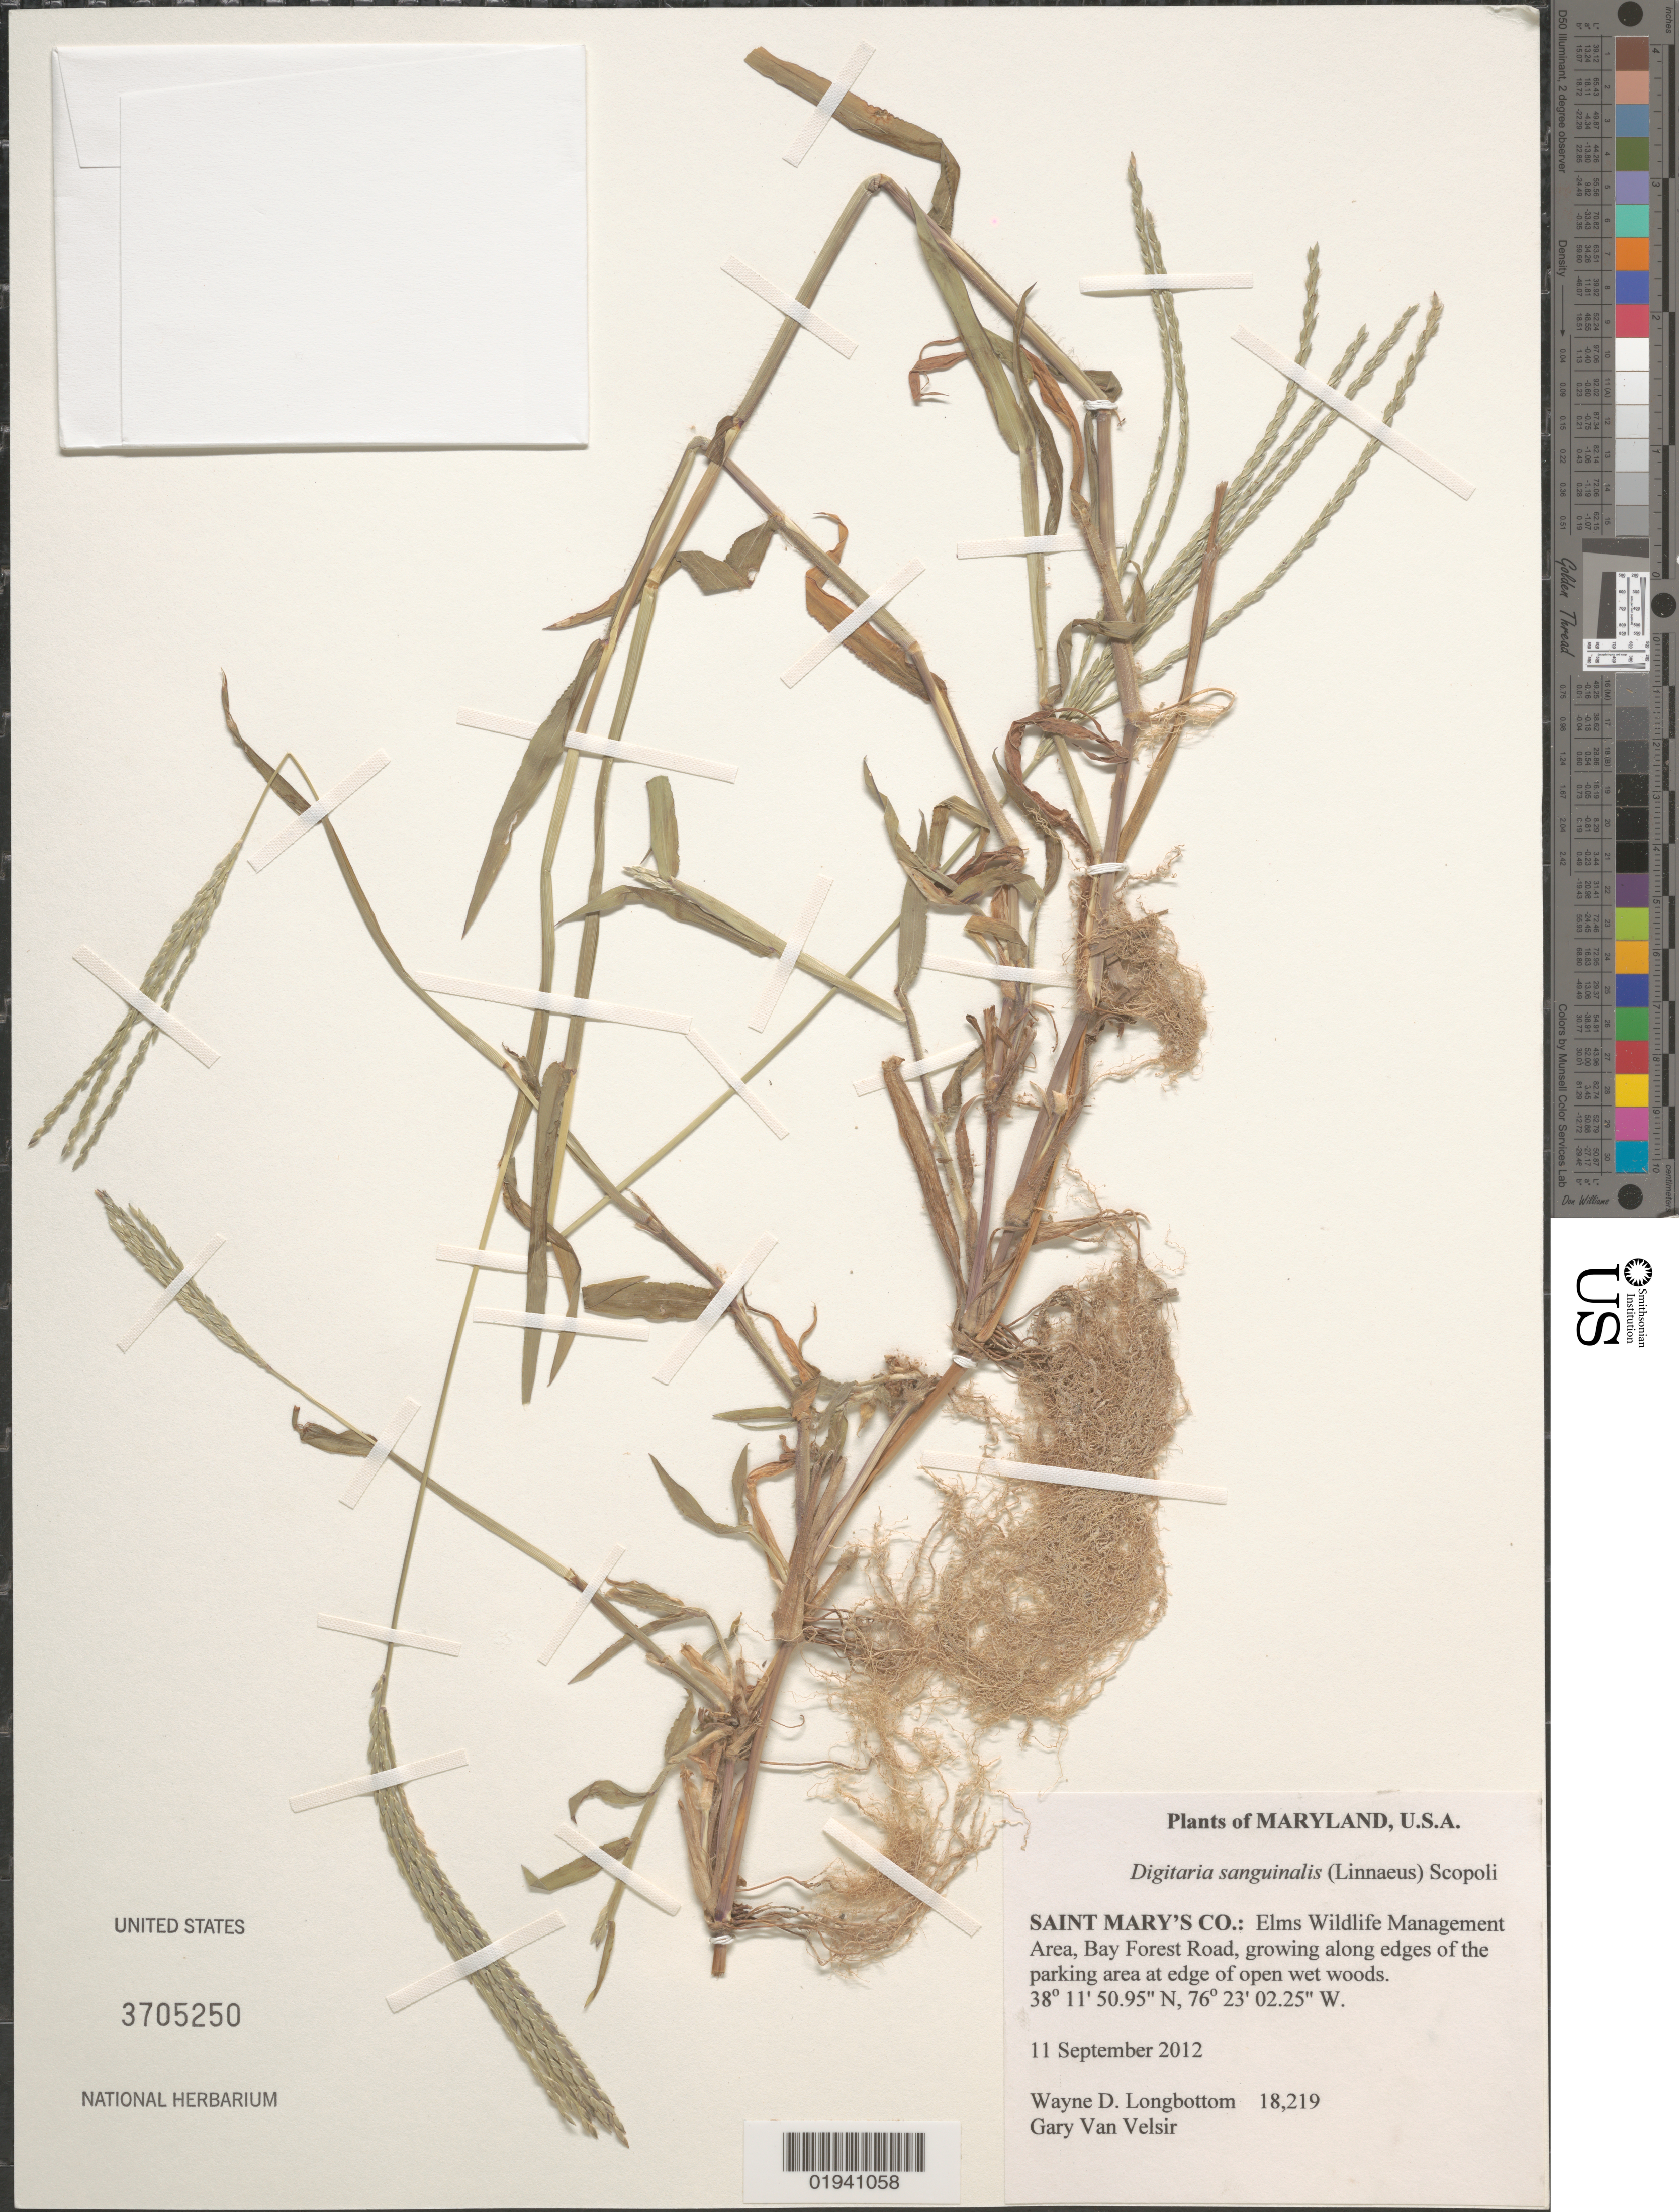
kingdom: Plantae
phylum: Tracheophyta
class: Liliopsida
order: Poales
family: Poaceae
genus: Digitaria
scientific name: Digitaria sanguinalis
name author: (L.) Scop.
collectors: W. D. Longbottom & G. Van Velsir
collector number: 18219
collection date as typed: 11 September 2012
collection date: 2012-09-11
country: United States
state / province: Maryland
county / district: St. Mary's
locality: Elms Wildlife Management Area, Bay Forest Road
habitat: growing along edges of the parking area at edge of open wet woods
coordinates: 38 11 50.95 N, 76 23 2.25 W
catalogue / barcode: US 3705250